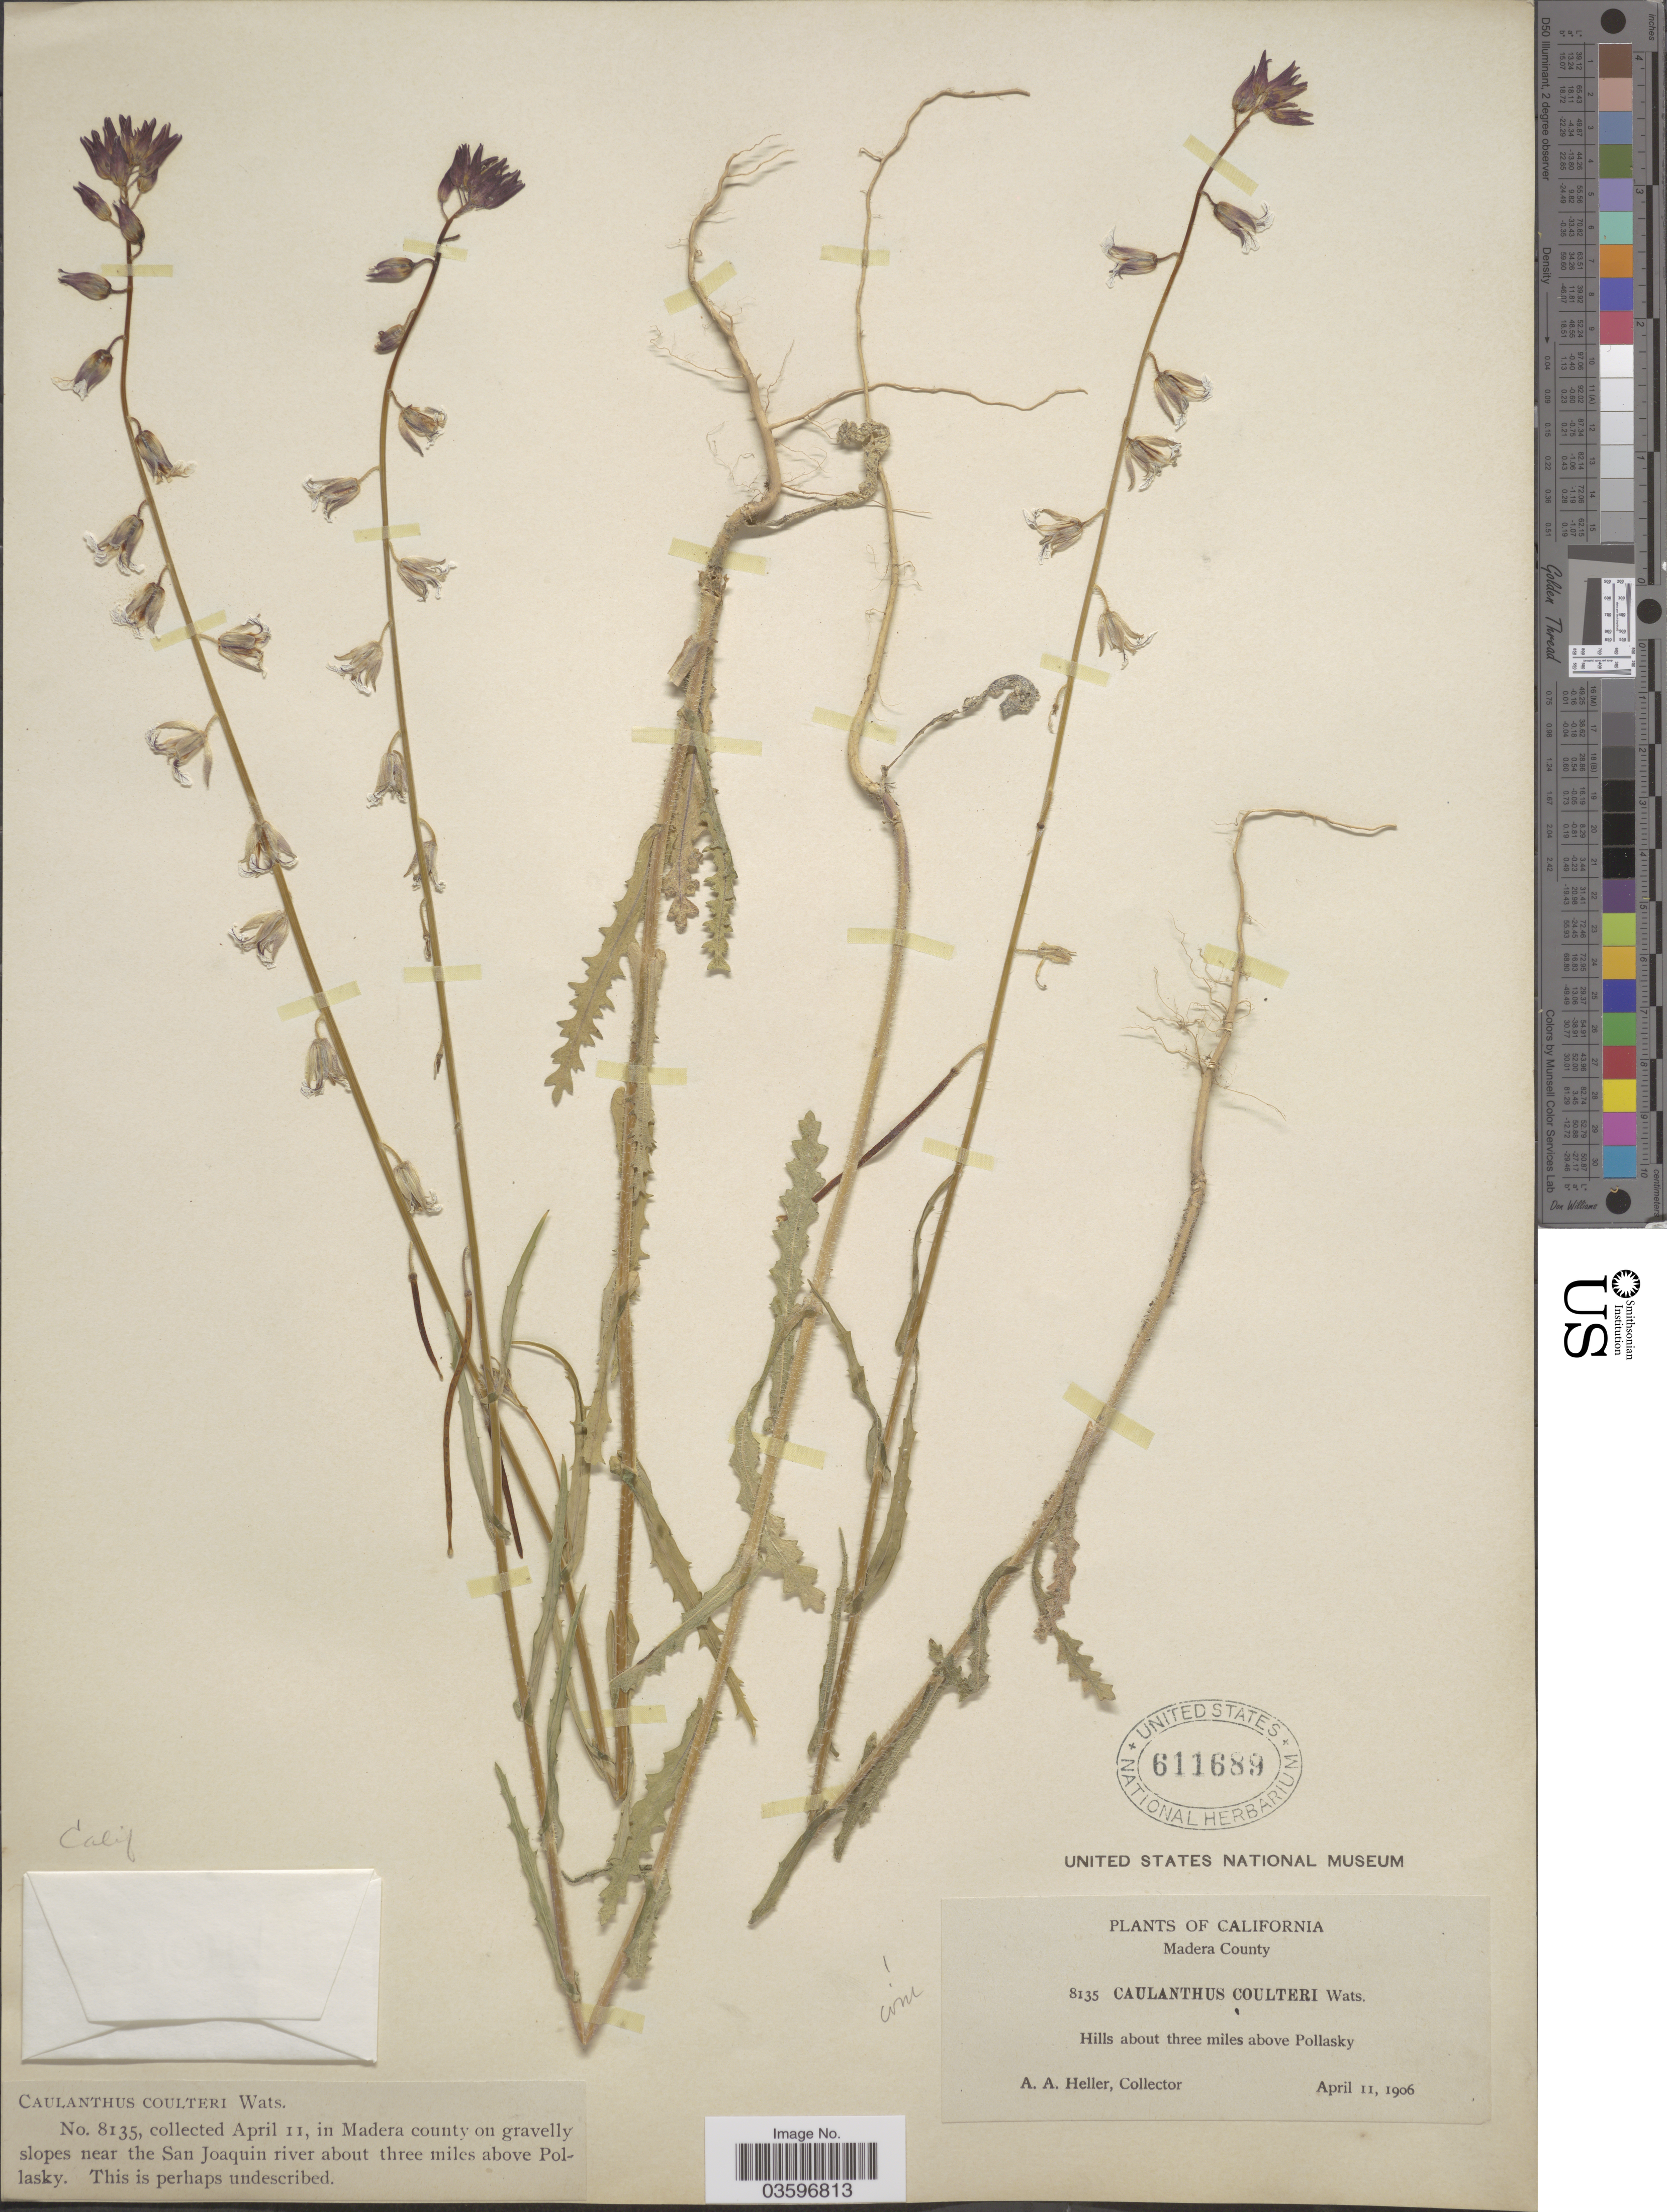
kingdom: Plantae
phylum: Tracheophyta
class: Magnoliopsida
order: Brassicales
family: Brassicaceae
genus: Caulanthus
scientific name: Caulanthus coulteri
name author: S. Watson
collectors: A. A. Heller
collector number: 8135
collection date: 1906-04-11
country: United States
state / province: California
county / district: Madera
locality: Madera County. Hills about three miles above Pollasky. Near the San Joaquin river.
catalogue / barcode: US 611689